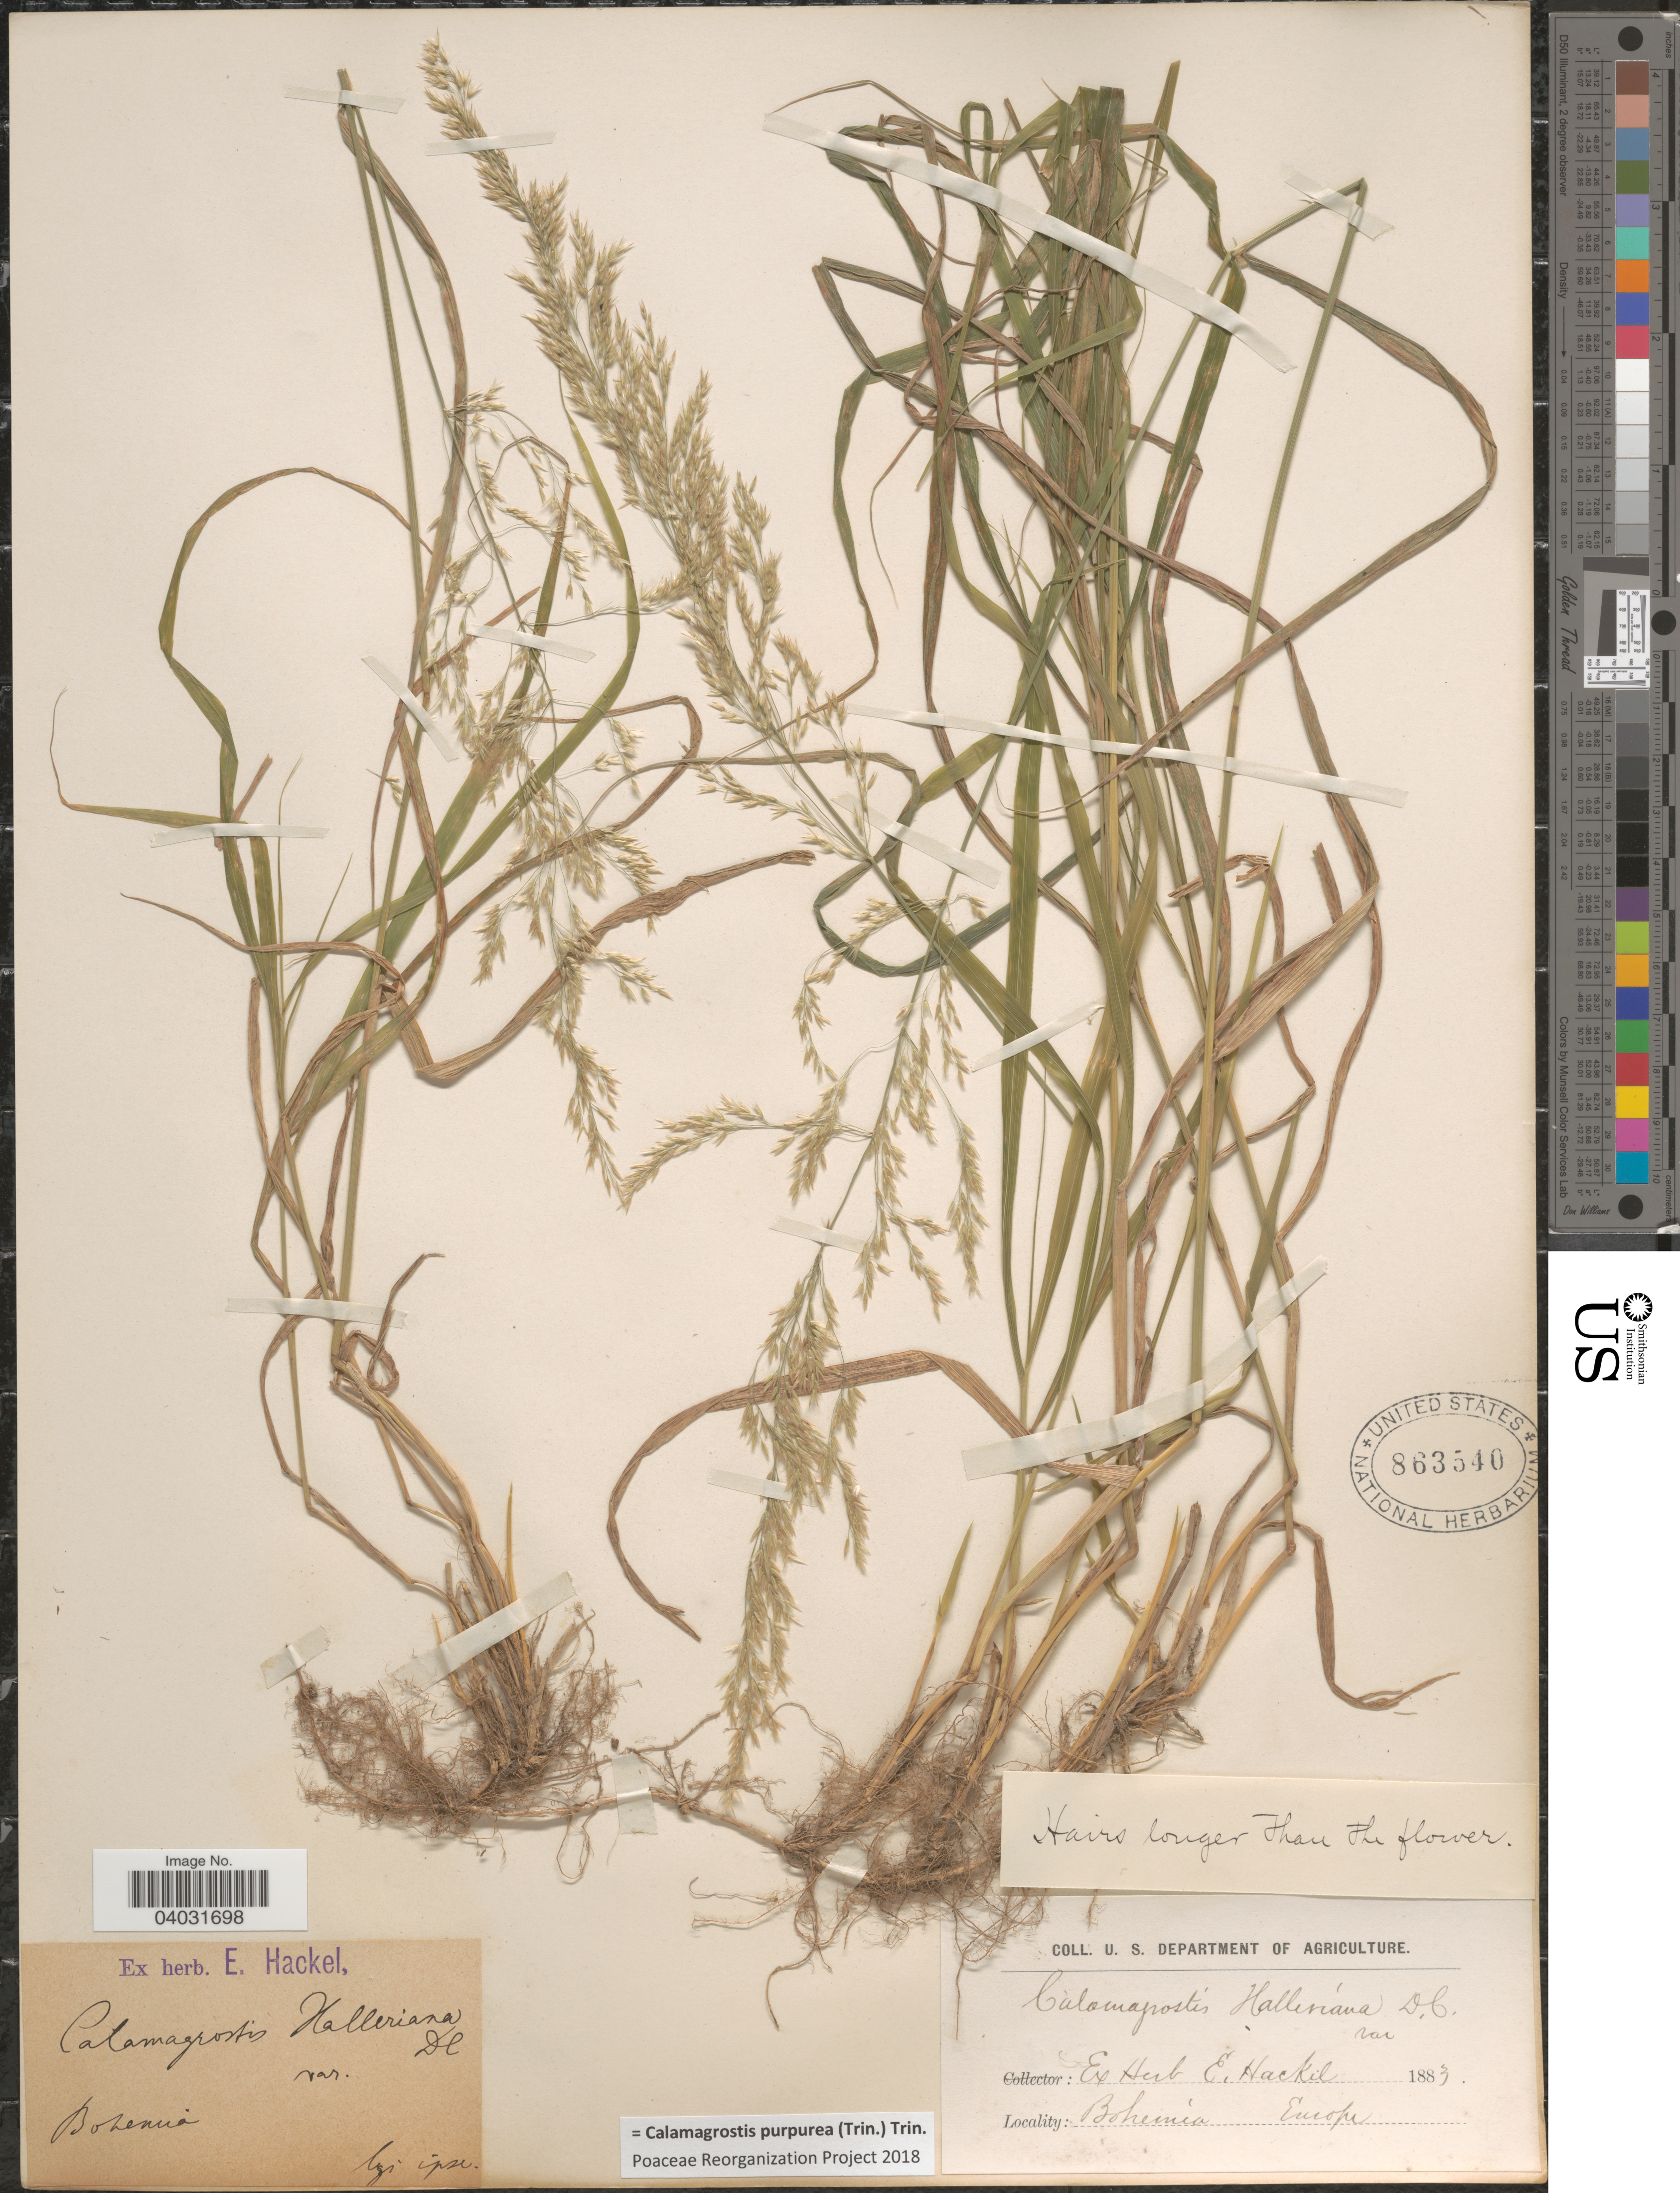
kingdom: Plantae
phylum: Tracheophyta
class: Liliopsida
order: Poales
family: Poaceae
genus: Calamagrostis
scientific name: Calamagrostis villosa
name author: J.F. Gmel.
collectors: E. Hackel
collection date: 1883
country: Czechia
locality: Bohemia. Europe.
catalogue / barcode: US 863540